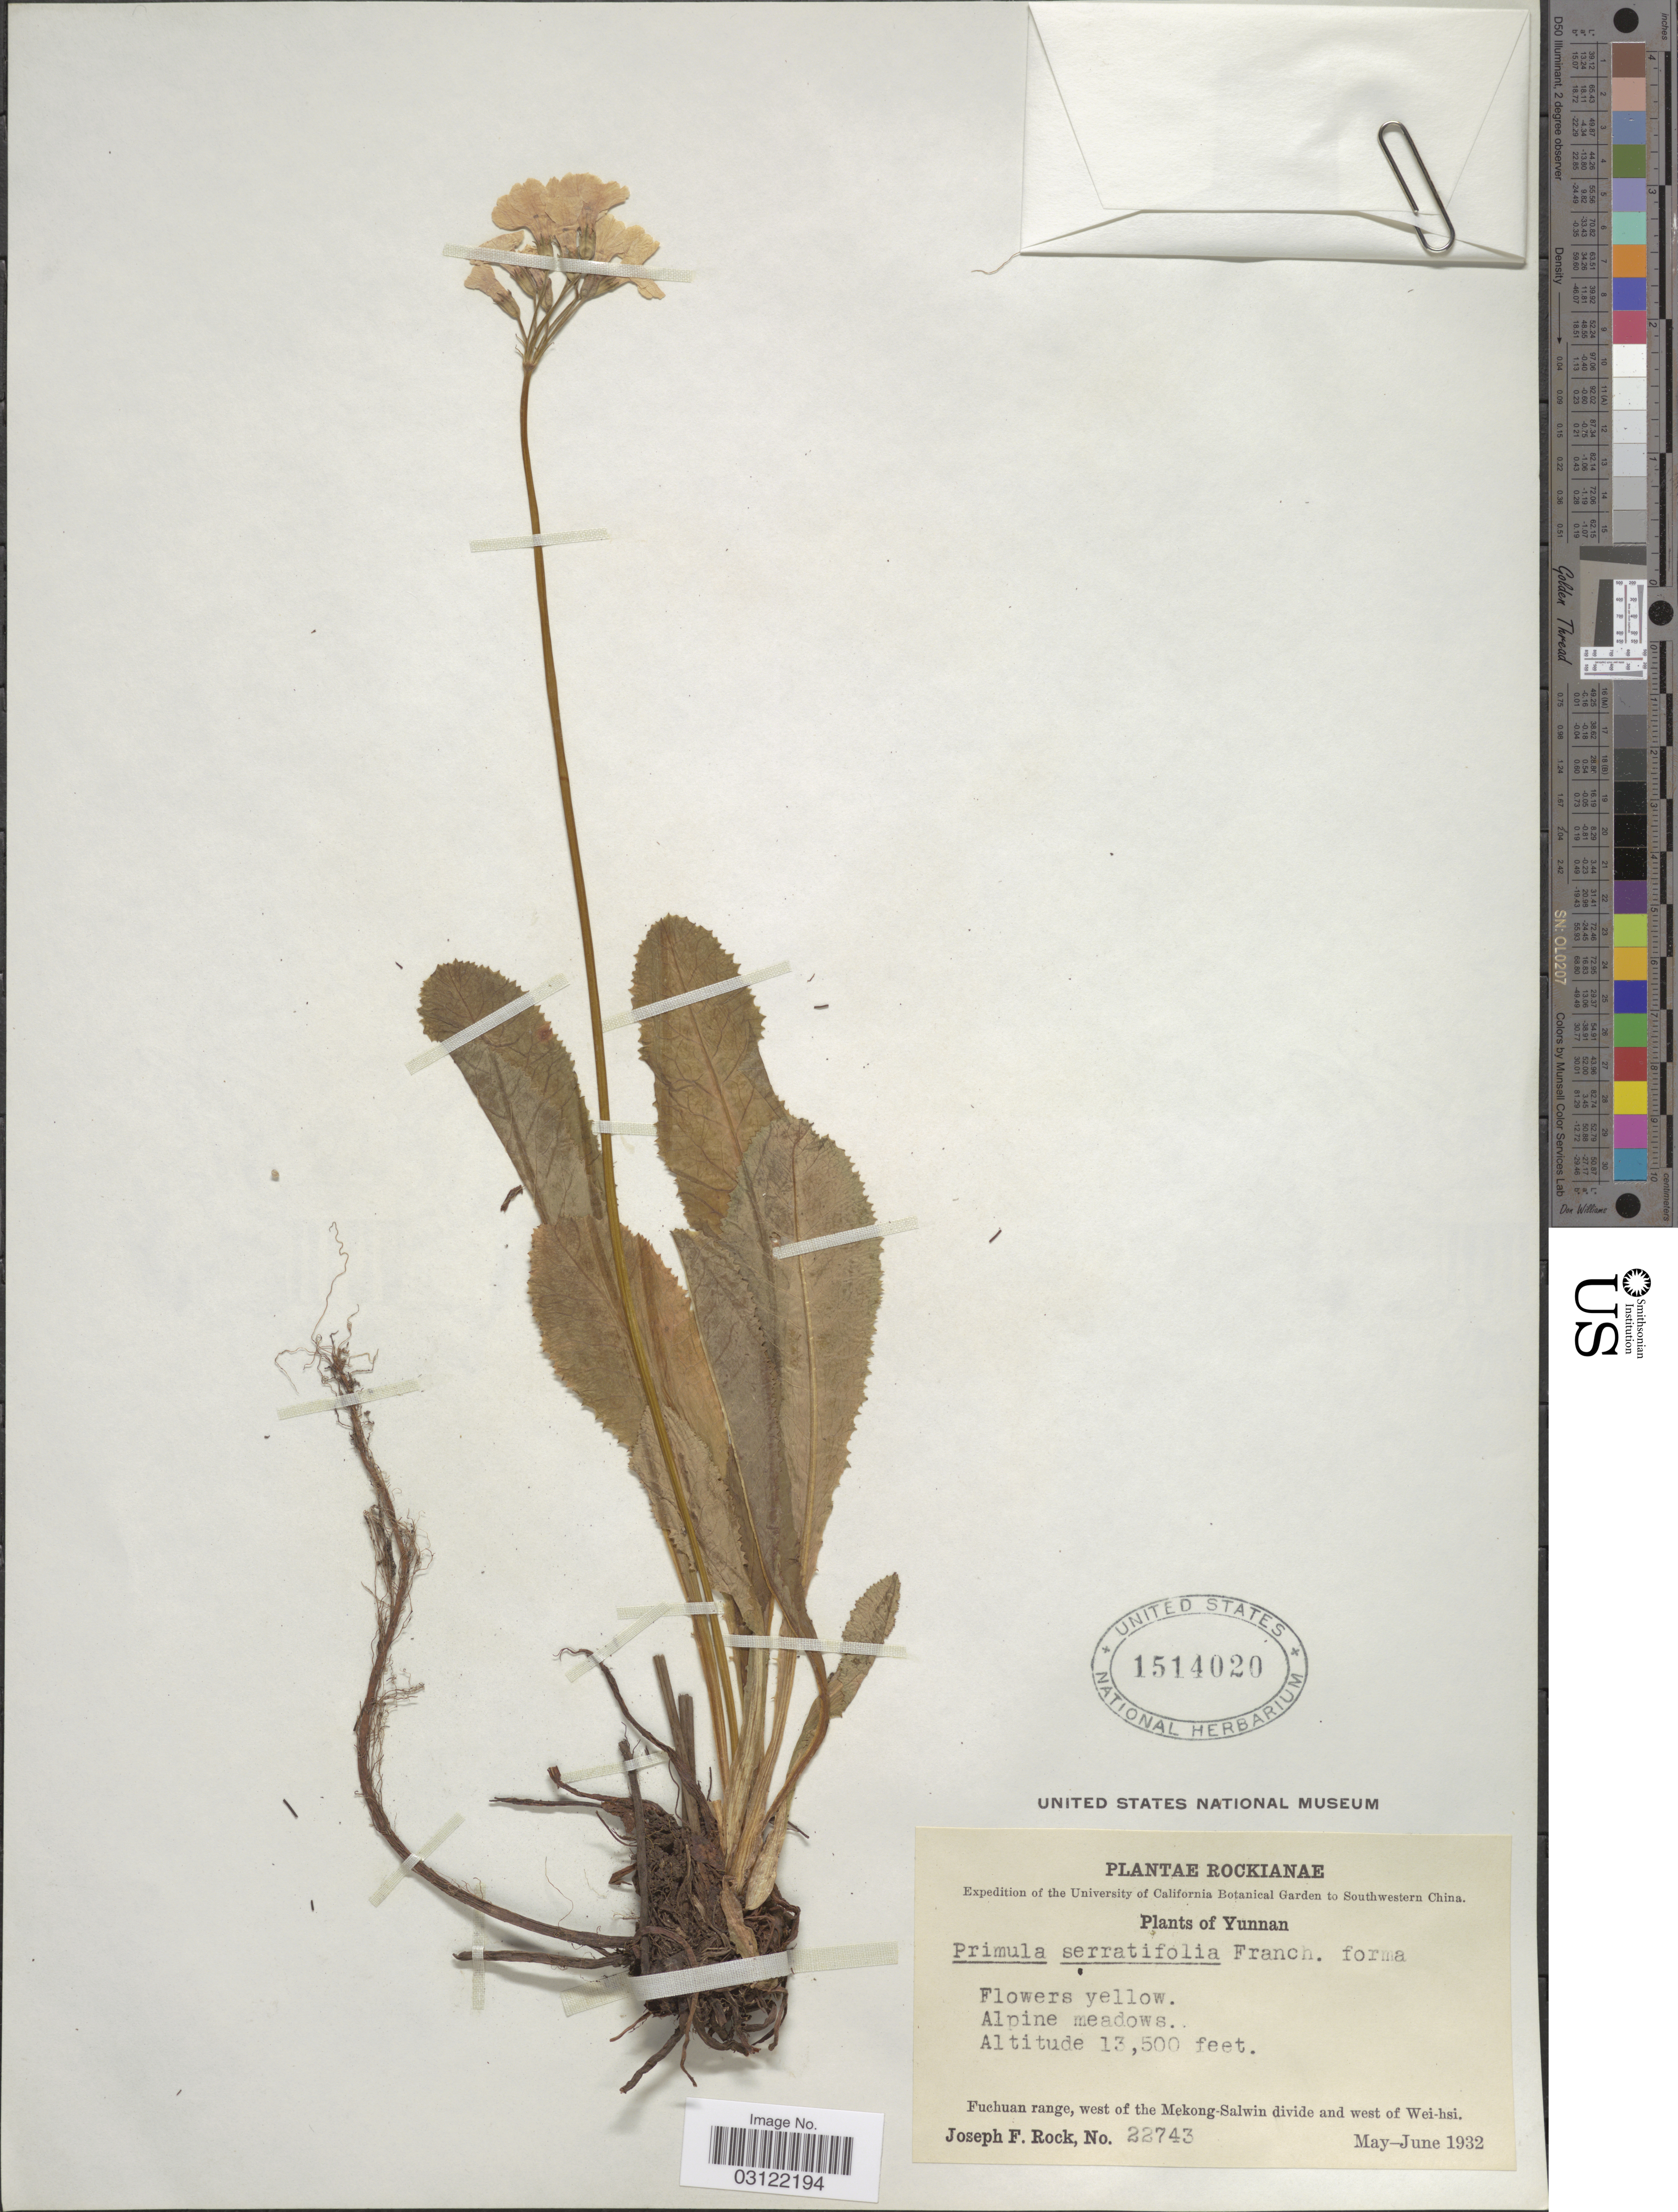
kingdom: Plantae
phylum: Tracheophyta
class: Magnoliopsida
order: Ericales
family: Primulaceae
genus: Primula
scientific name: Primula serratifolia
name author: Franch.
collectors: J. F. Rock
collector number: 22743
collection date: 1932-05/1932-06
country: China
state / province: Yunnan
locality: Southwestern China. Fuchuan range, west of the Mekong-Salwin divide and west of Wei-hsi.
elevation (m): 4115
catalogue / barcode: US 1514020